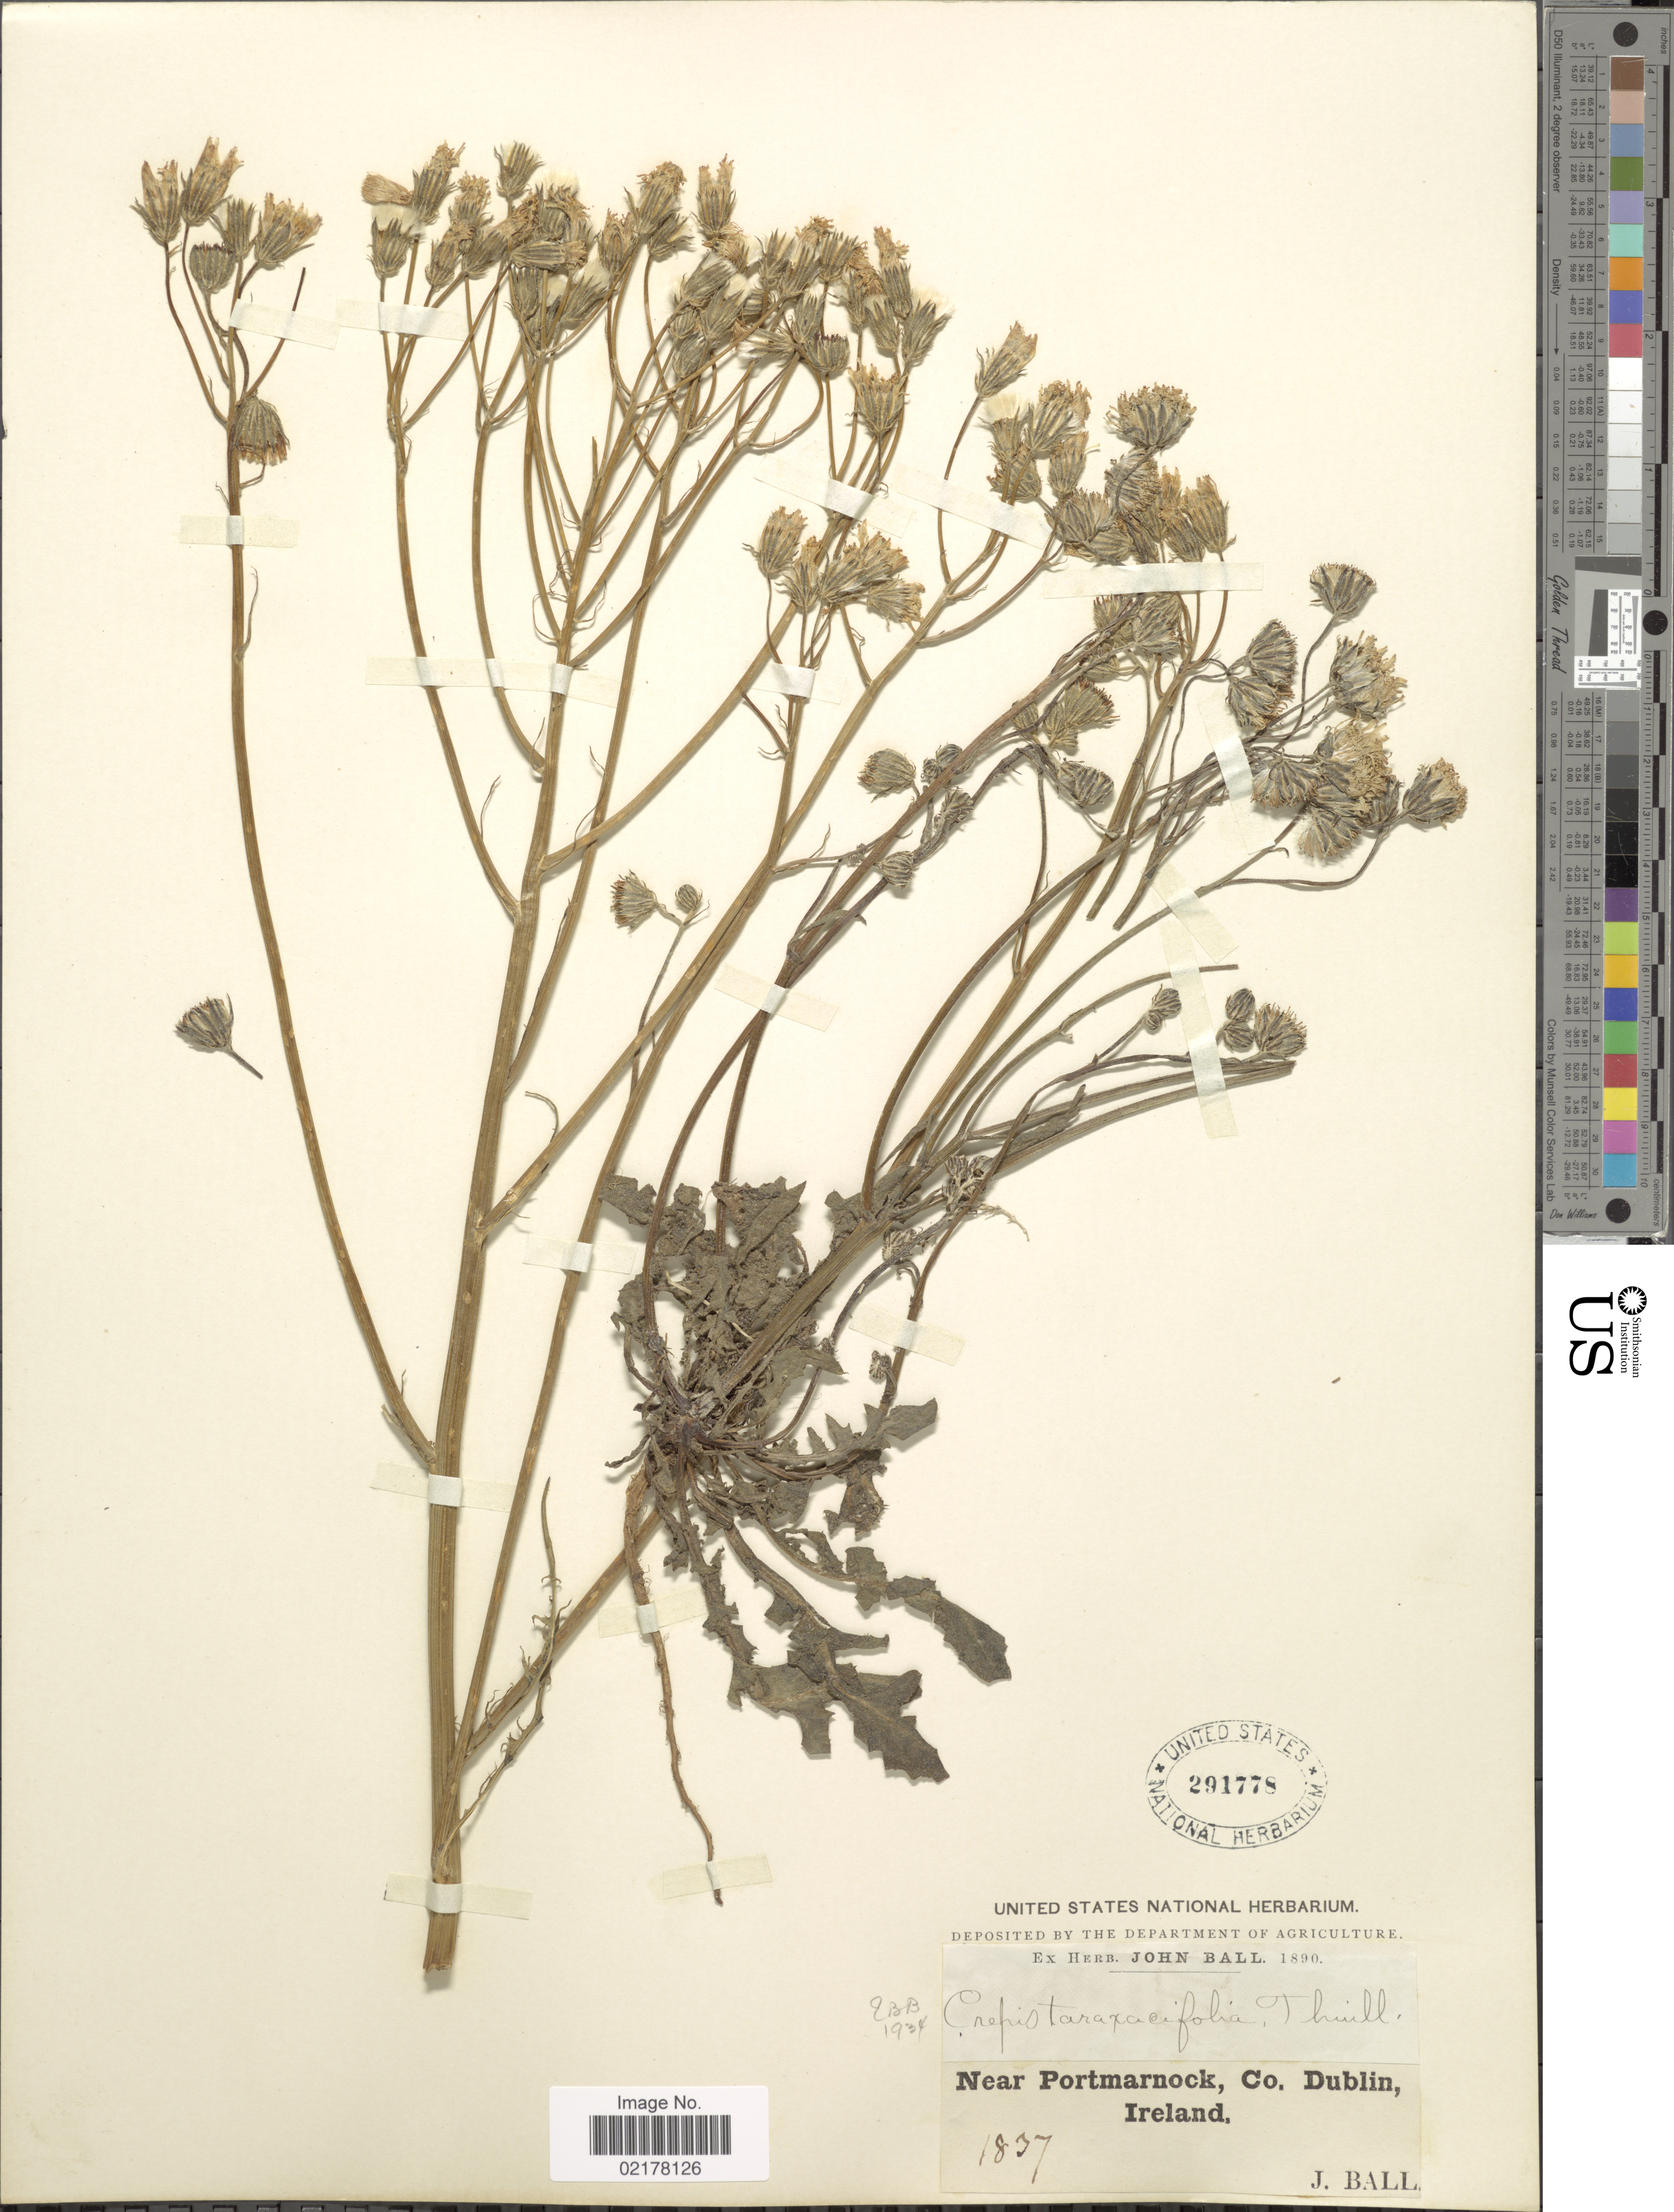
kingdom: Plantae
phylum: Tracheophyta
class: Magnoliopsida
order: Asterales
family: Asteraceae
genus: Crepis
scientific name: Crepis vesicaria subsp. taraxacifolia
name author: (Thuill.) Thell.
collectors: J. Ball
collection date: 1837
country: Ireland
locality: Near Portmarnock, Co. Dublin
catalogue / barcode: US 291778